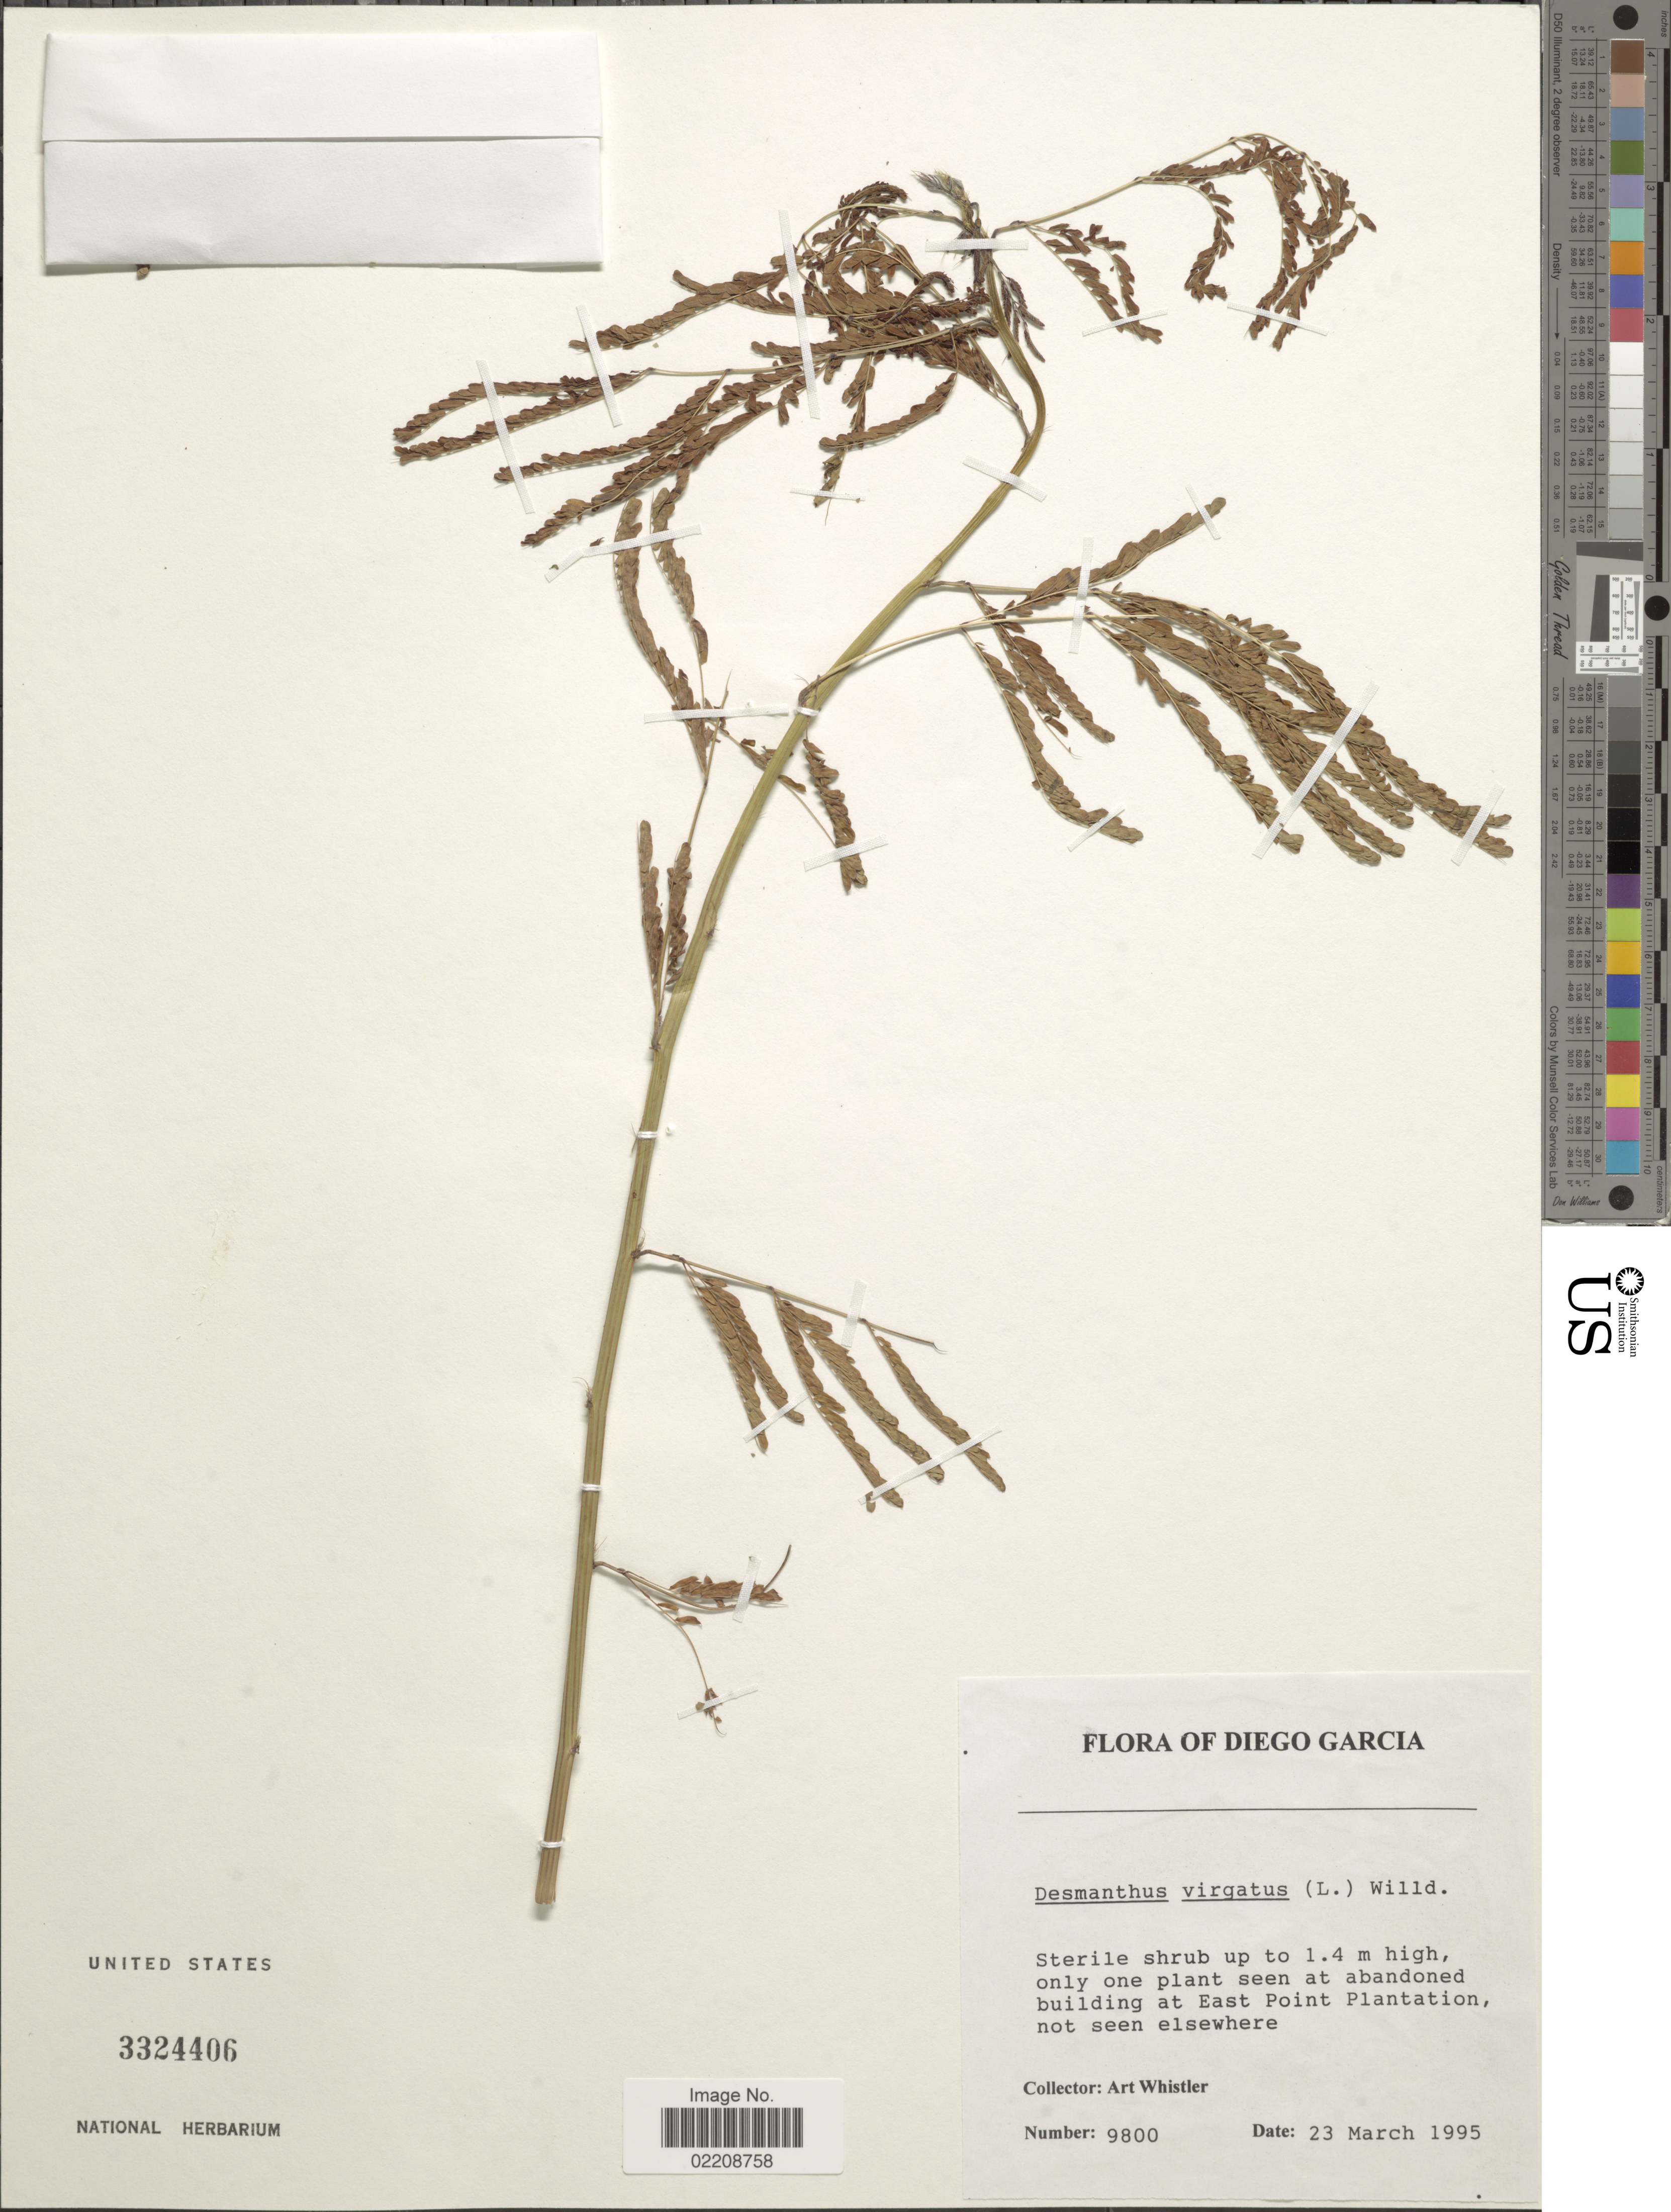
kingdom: Plantae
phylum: Tracheophyta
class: Magnoliopsida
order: Fabales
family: Fabaceae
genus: Desmanthus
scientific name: Desmanthus virgatus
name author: (L.) Willd.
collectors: A. Whistler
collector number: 9800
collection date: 1995-03-23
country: British Indian Ocean Territory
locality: Diego Garcia, East Point Plantation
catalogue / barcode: US 3324406